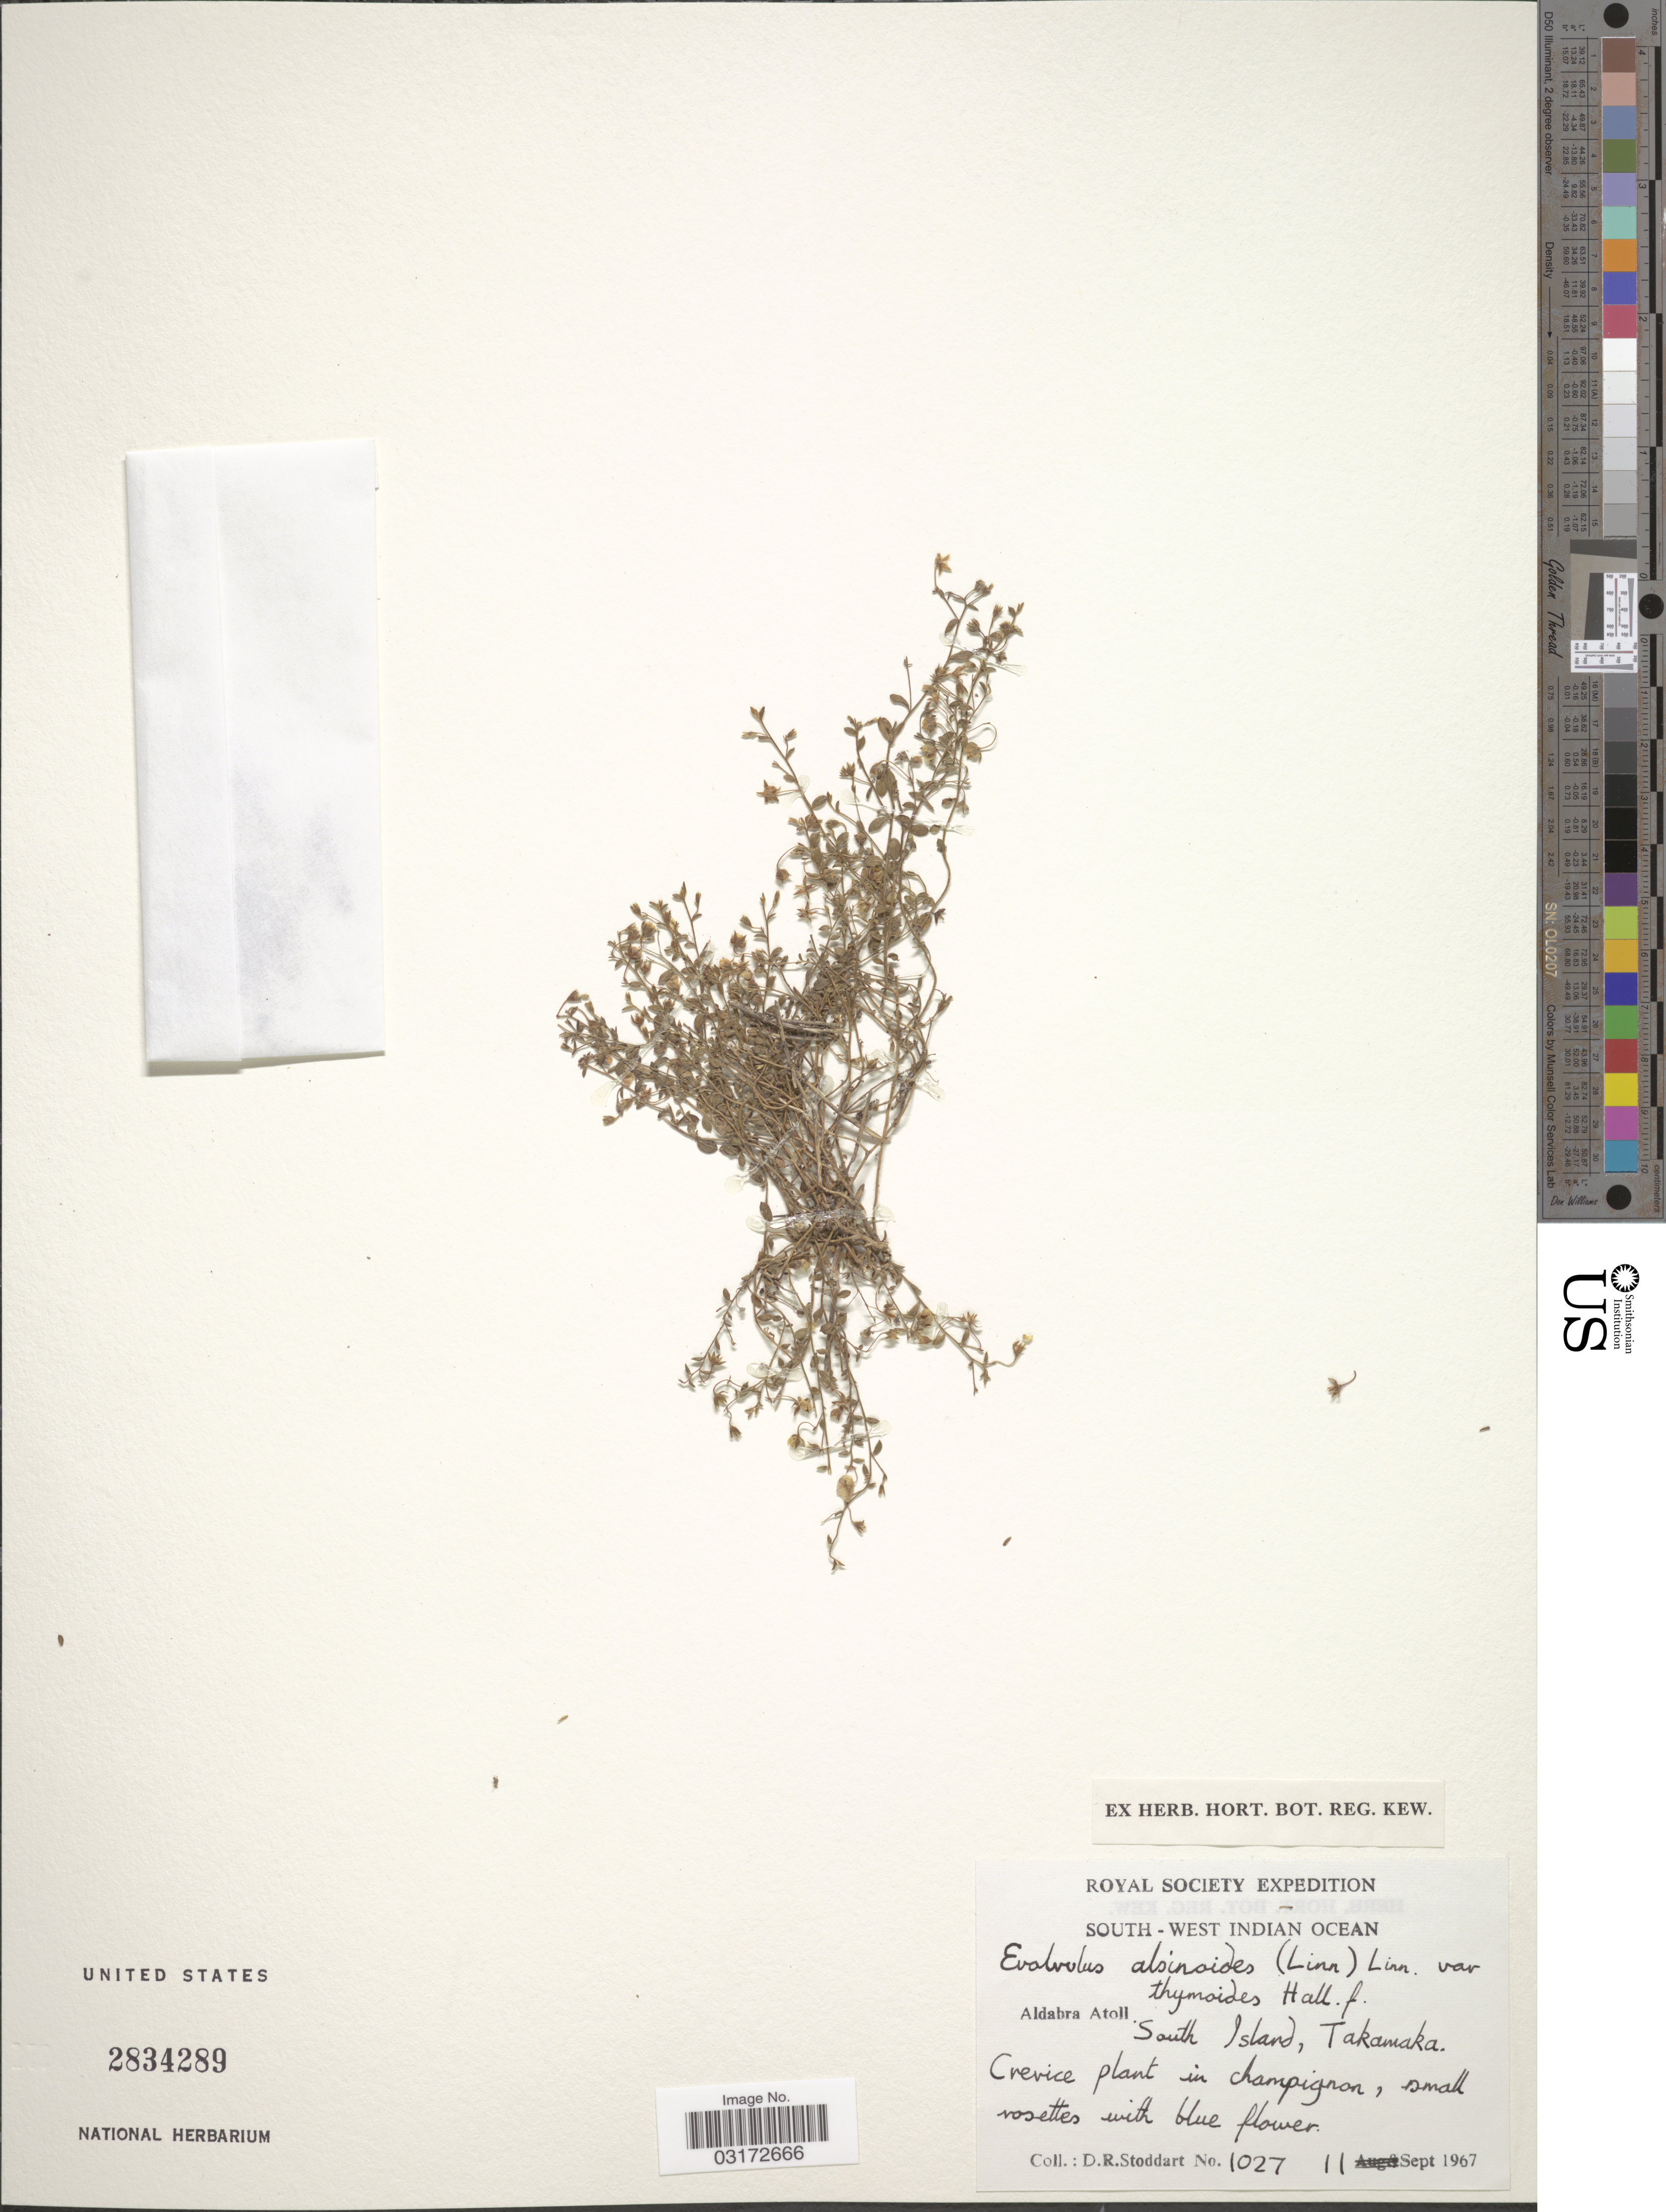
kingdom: Plantae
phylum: Tracheophyta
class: Magnoliopsida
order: Solanales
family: Convolvulaceae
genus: Evolvulus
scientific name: Evolvulus alsinoides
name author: (L.) L.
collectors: D. R. Stoddart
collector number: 1027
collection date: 1967-09-11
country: Seychelles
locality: South-West Indian Ocean. Aldabra Atoll. South Island, Takamaka.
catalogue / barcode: US 2834289